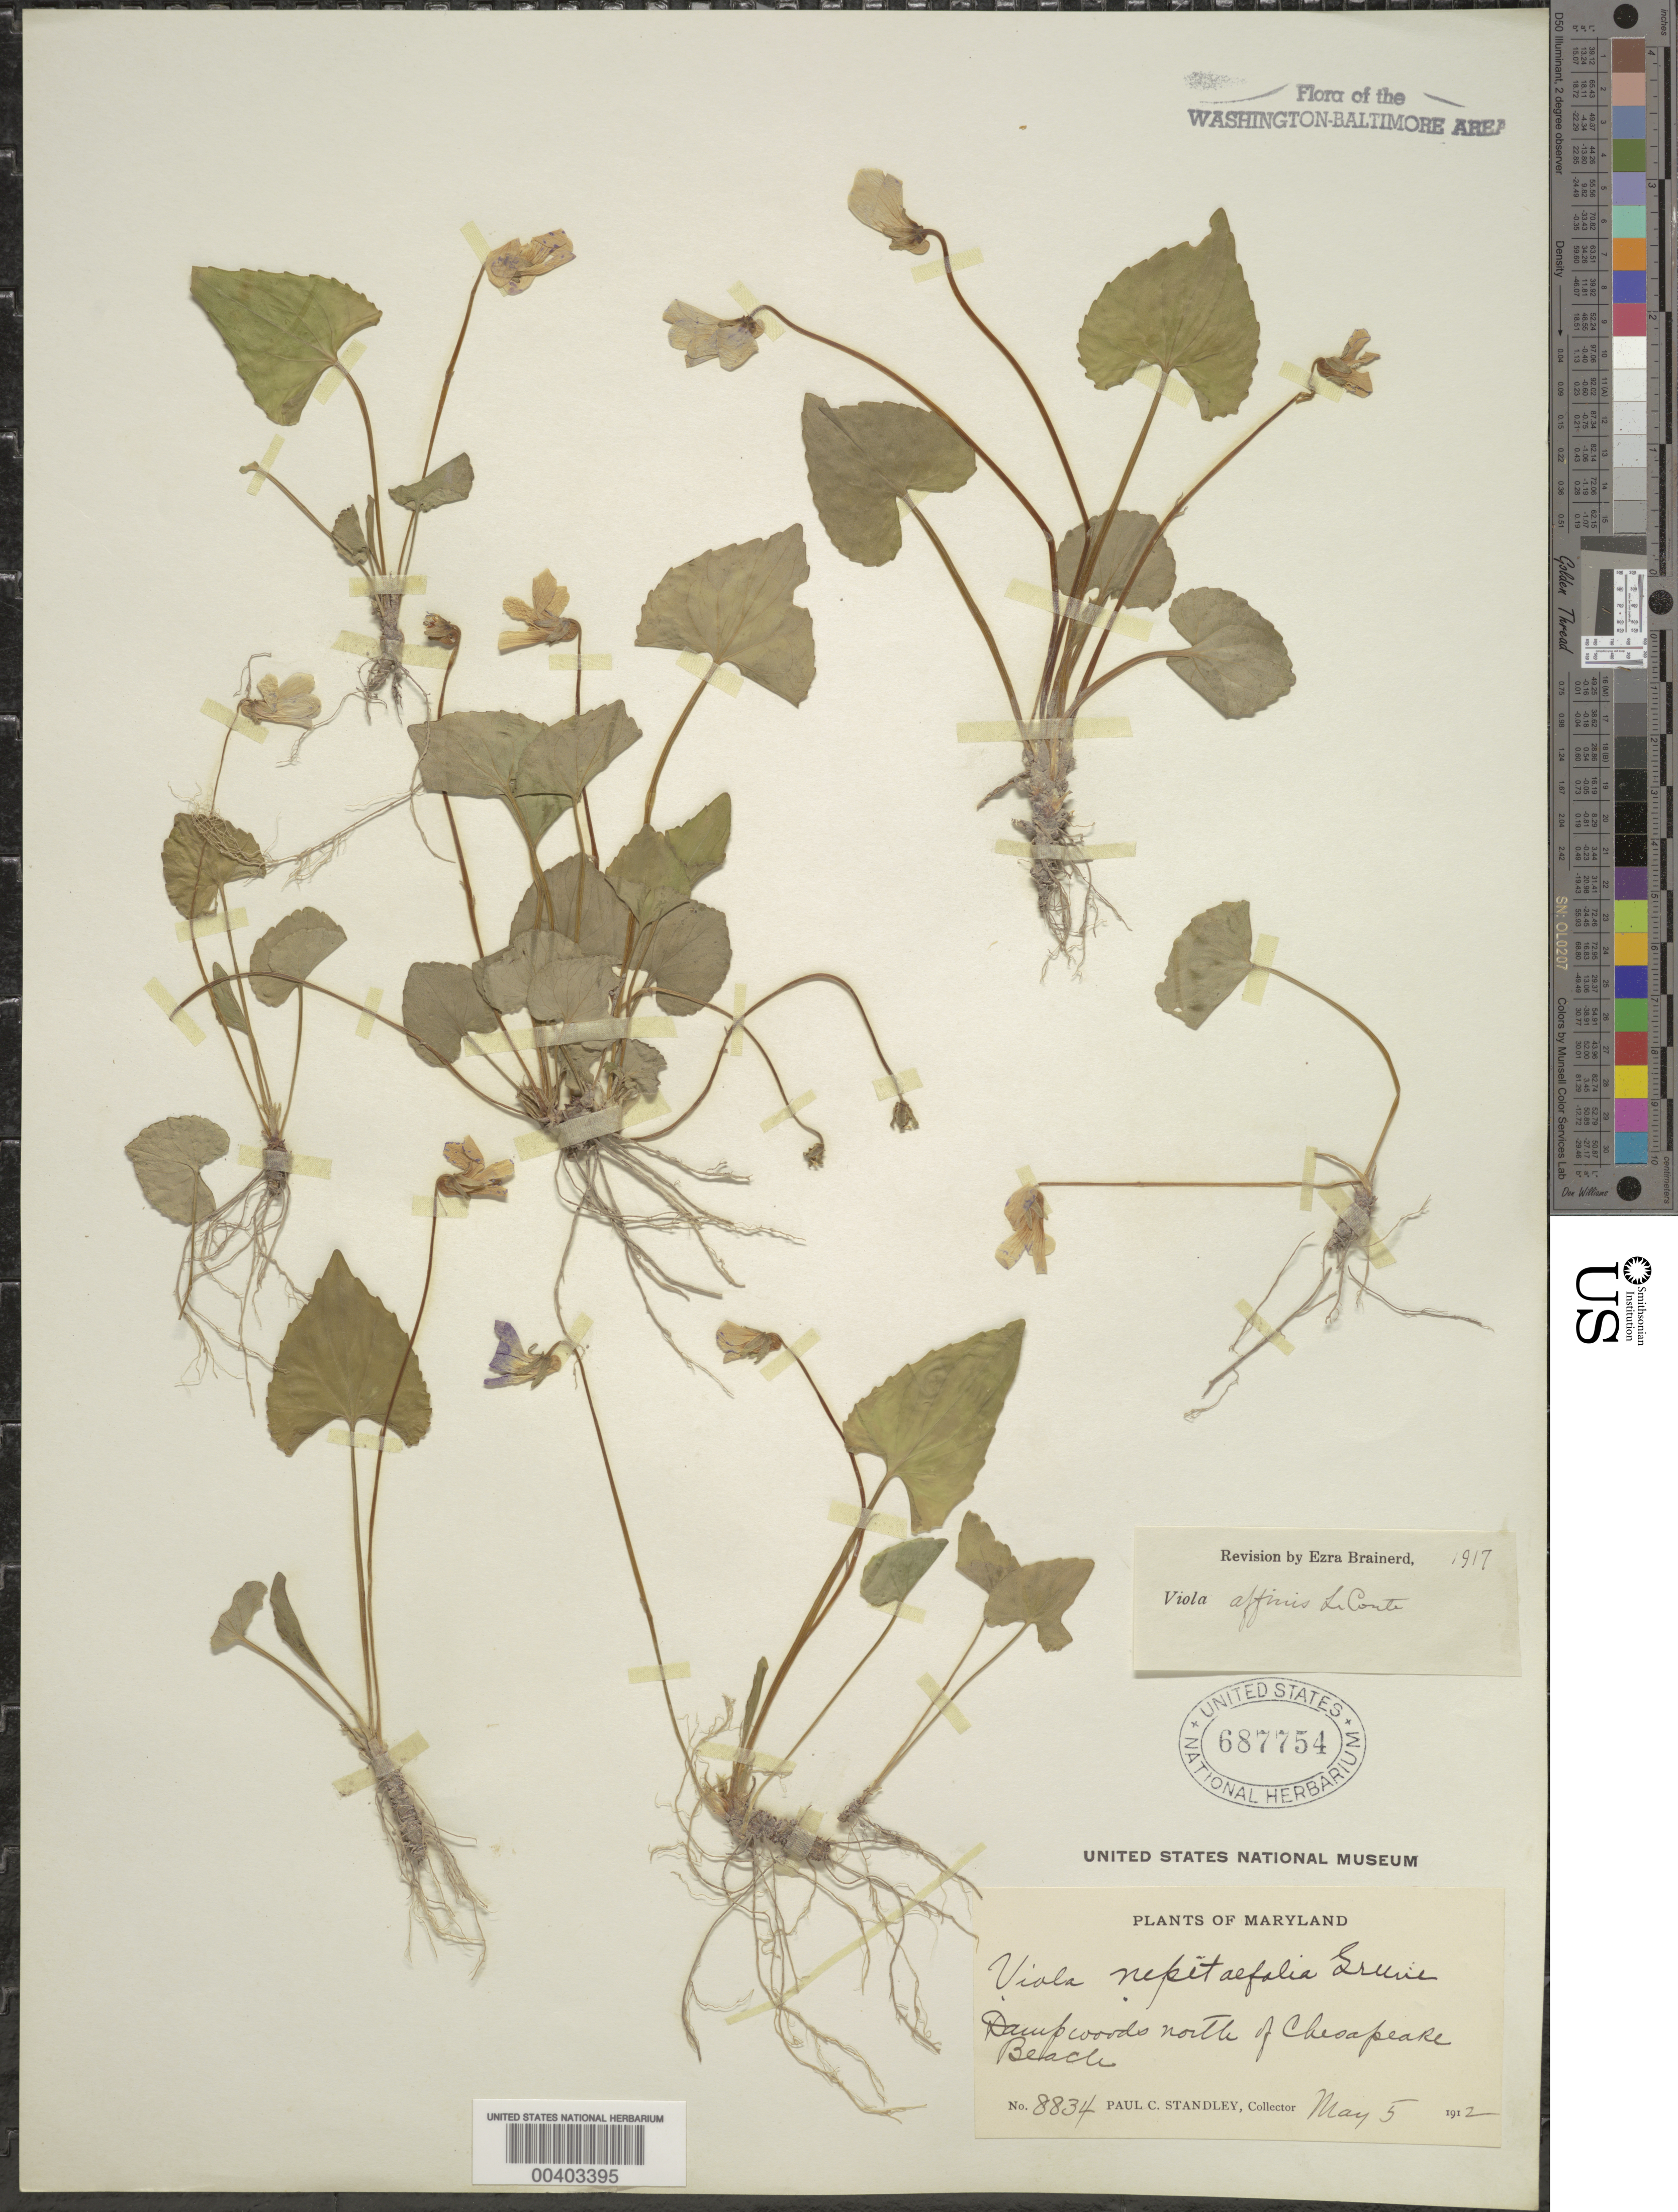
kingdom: Plantae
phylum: Tracheophyta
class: Magnoliopsida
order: Malpighiales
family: Violaceae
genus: Viola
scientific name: Viola sororia var. affinis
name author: (LeConte) McKinney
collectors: G. P. Van Eseltine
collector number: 301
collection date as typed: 05 May 1912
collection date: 1912-05-05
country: United States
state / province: Maryland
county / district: Prince George's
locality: Chesapeake Beach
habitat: Damp woods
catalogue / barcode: US 687754